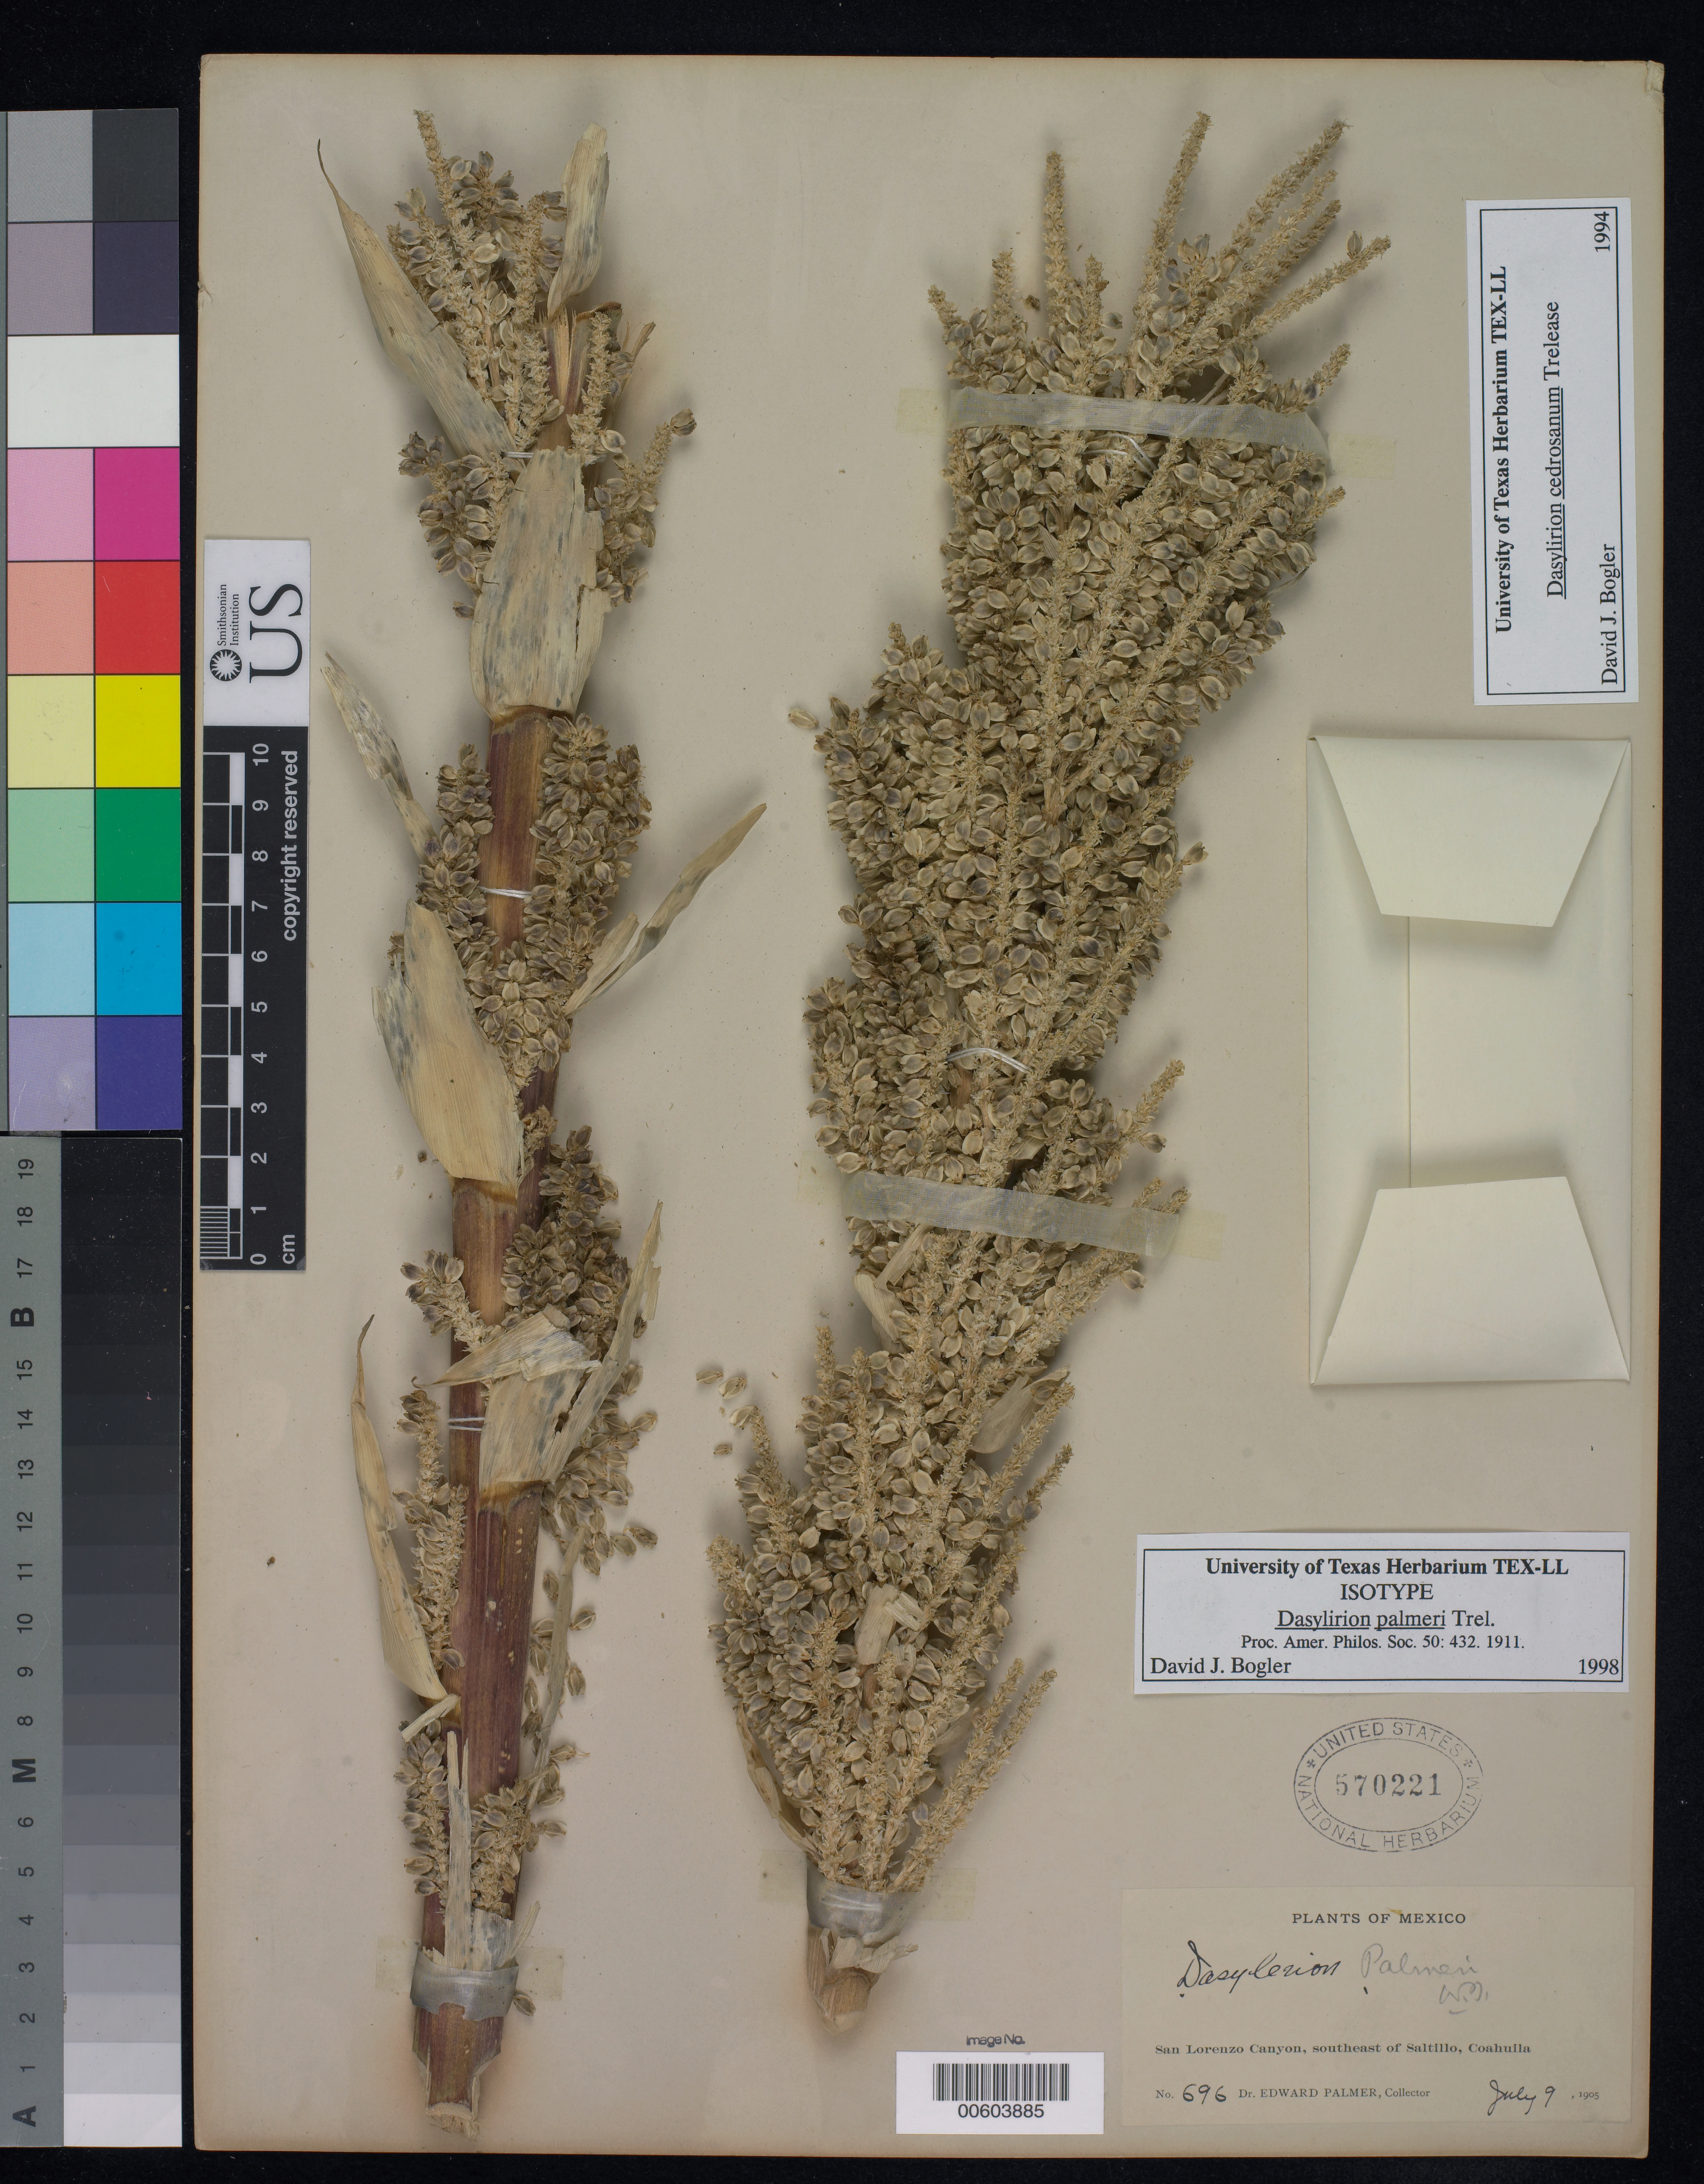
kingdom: Plantae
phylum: Tracheophyta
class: Liliopsida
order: Asparagales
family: Asparagaceae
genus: Dasylirion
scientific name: Dasylirion palmeri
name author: Trel.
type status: Isotype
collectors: E. Palmer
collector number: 696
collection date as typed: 09 Jul 1905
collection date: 1905-07-09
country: Mexico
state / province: Coahuila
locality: San Lorenzo Canyon, SE of Saltillo.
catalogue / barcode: US 570221